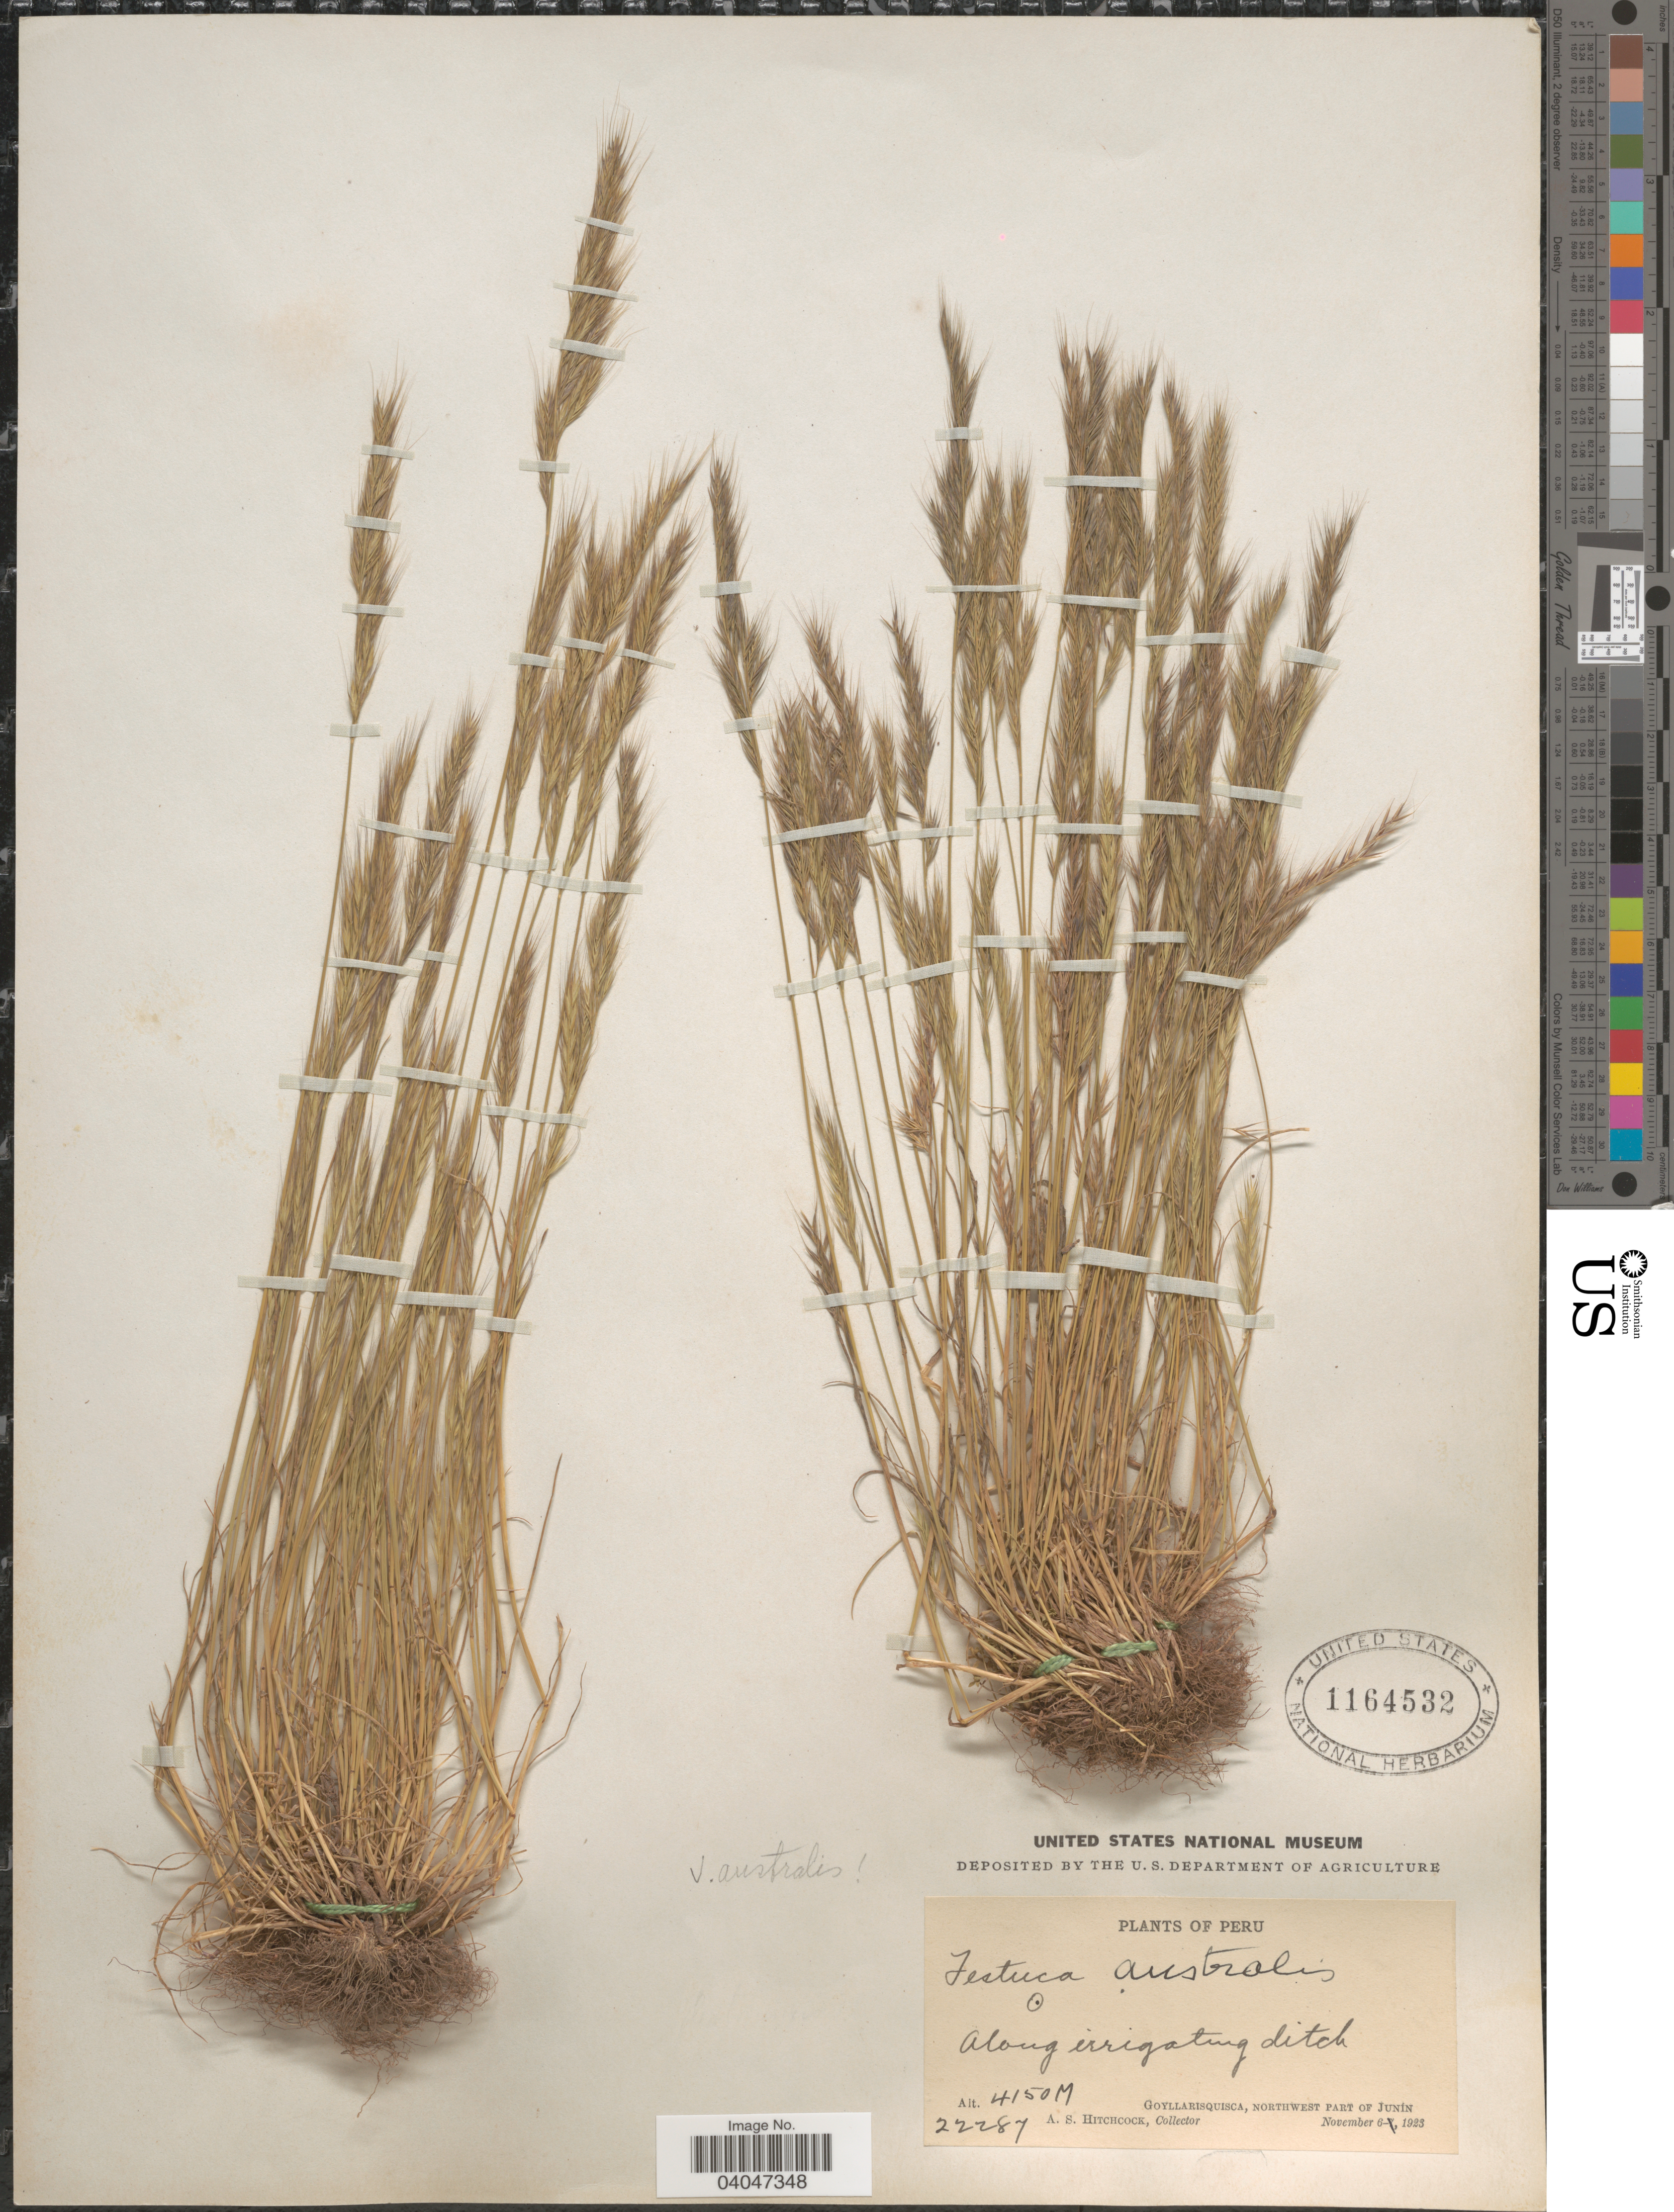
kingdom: Plantae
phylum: Tracheophyta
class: Liliopsida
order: Poales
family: Poaceae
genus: Festuca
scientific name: Festuca australis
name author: Nees ex Steud.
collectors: A. S. Hitchcock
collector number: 22287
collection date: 1923-11-06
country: Peru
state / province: Junín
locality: Goyllarisquisca, northwest part of Junín.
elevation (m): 4150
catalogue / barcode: US 1164532